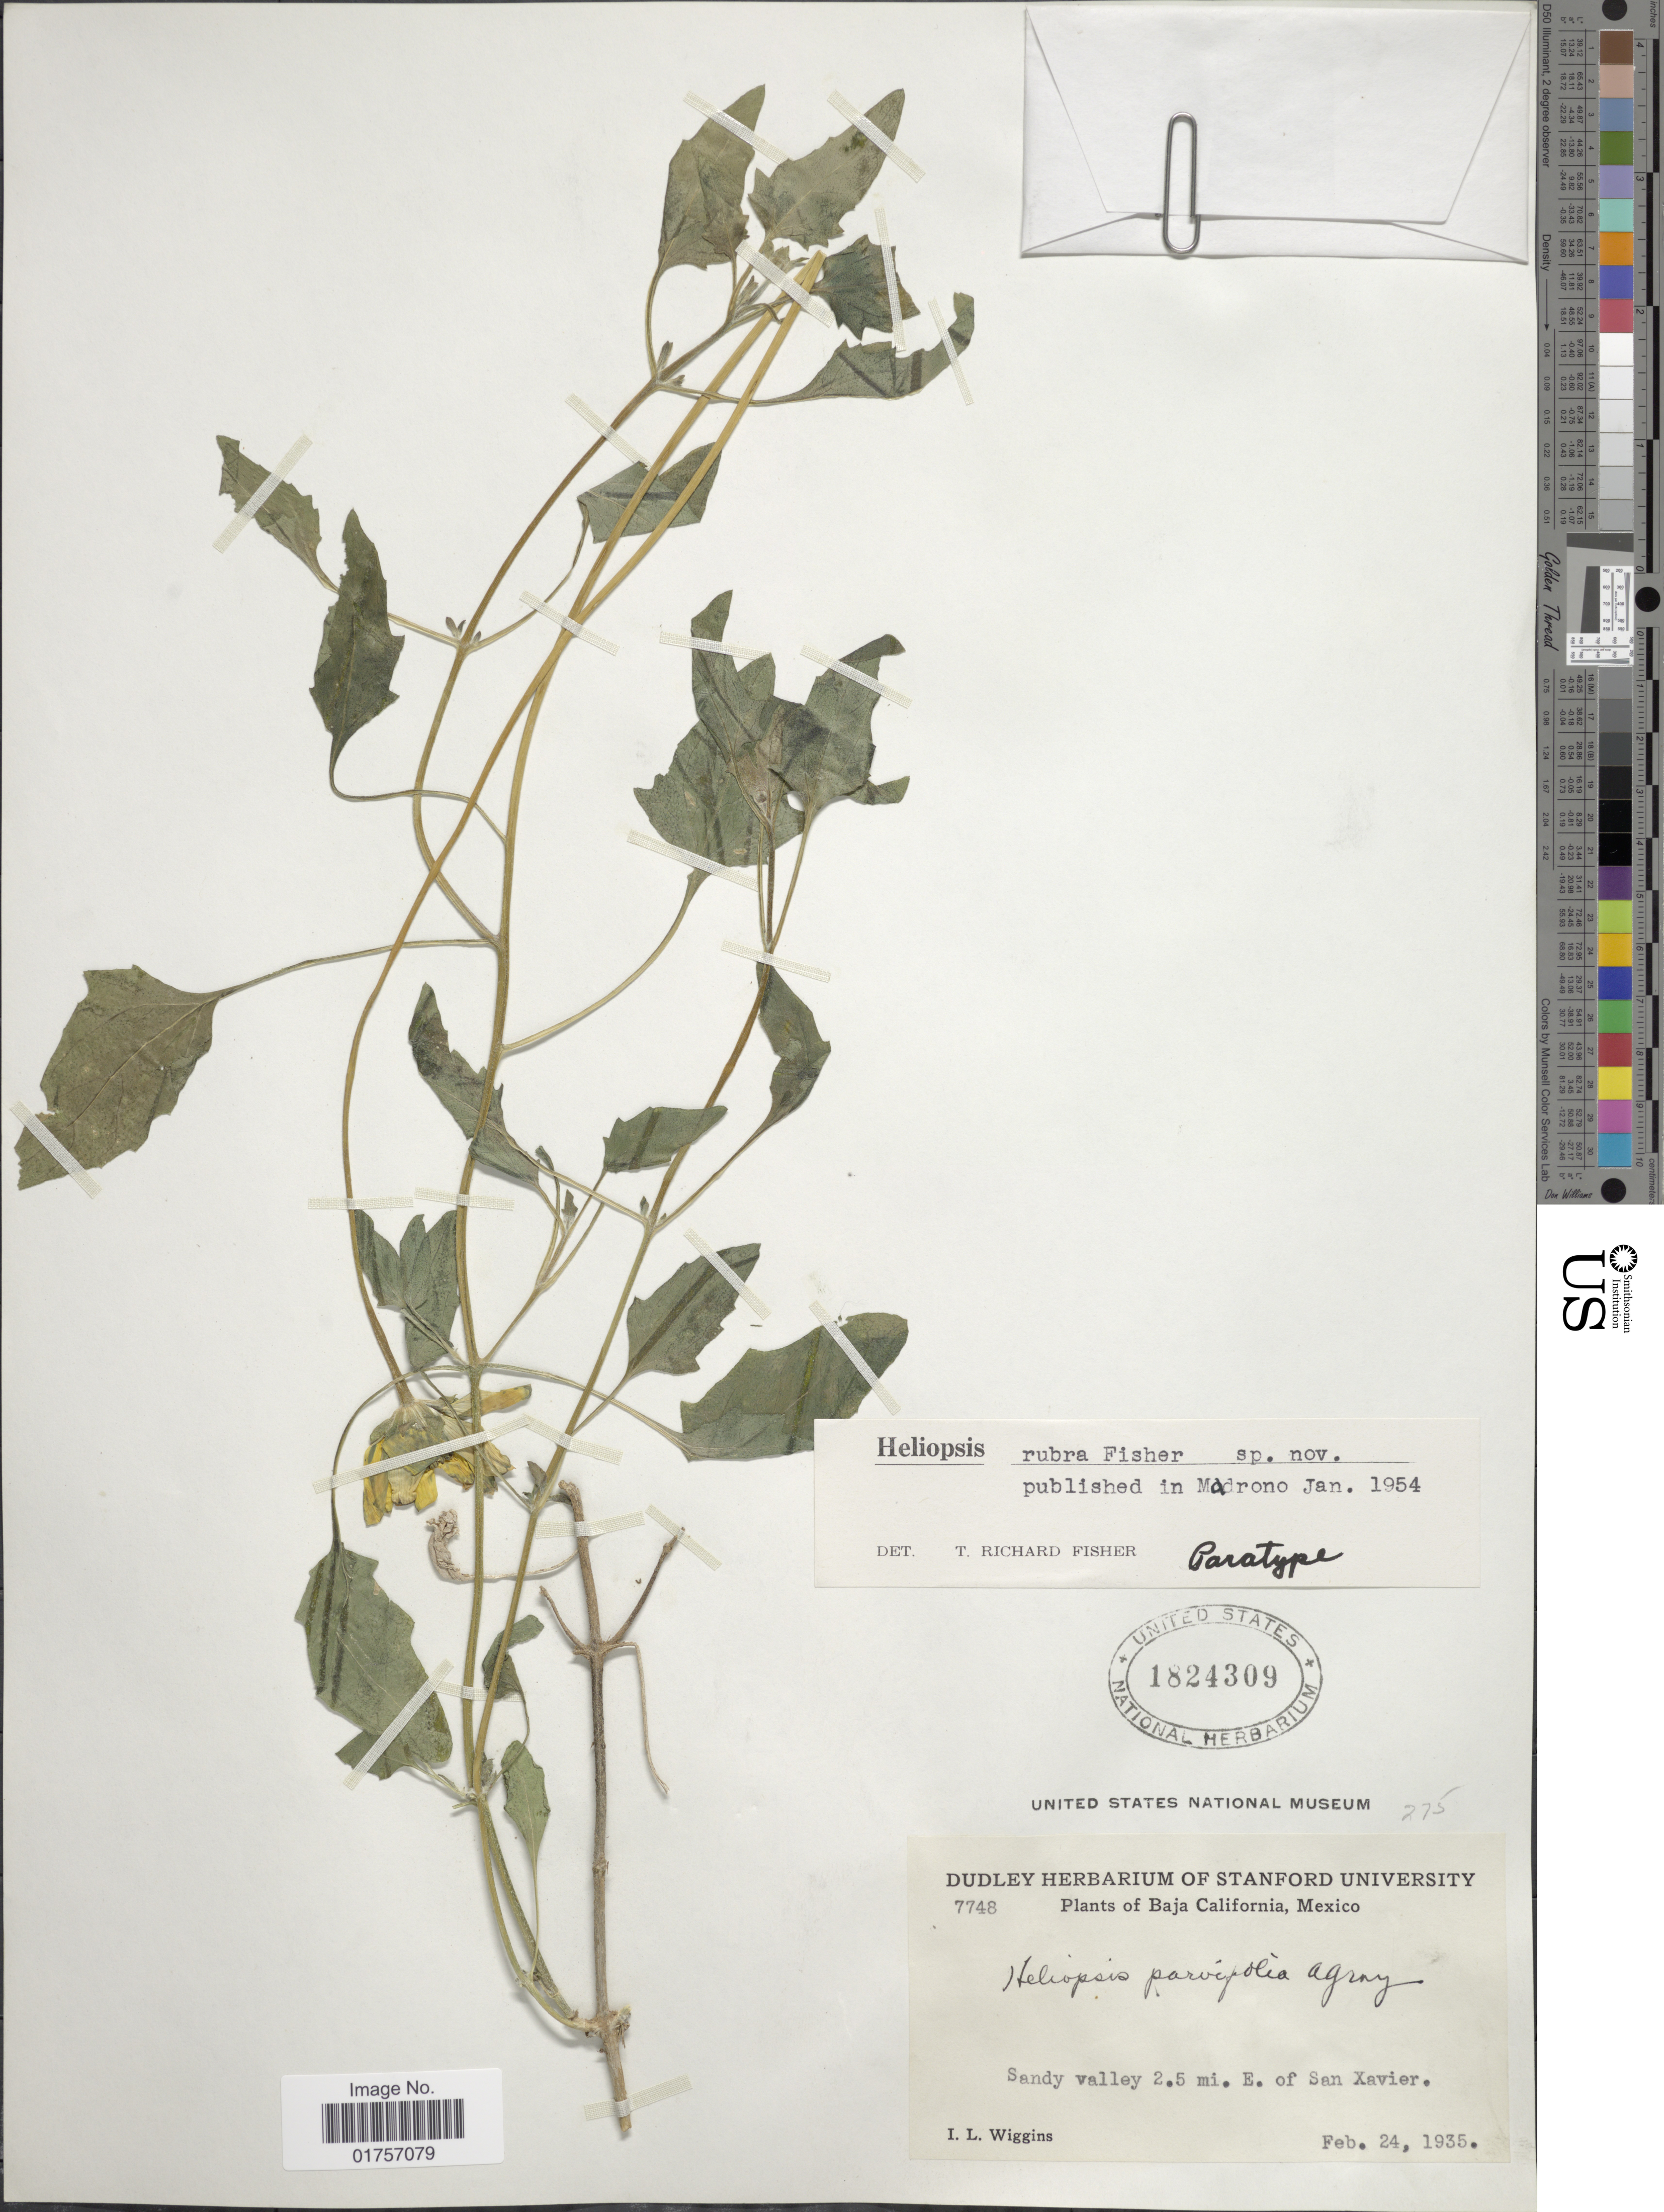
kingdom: Plantae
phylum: Tracheophyta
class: Magnoliopsida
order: Asterales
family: Asteraceae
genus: Heliopsis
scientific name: Heliopsis rubra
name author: T.R. Fisher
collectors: I. L. Wiggins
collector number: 7748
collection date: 1935-02-24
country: Mexico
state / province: Baja California Sur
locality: Sandy valley 2.5 mi. E. of San Xavier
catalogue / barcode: US 1824309